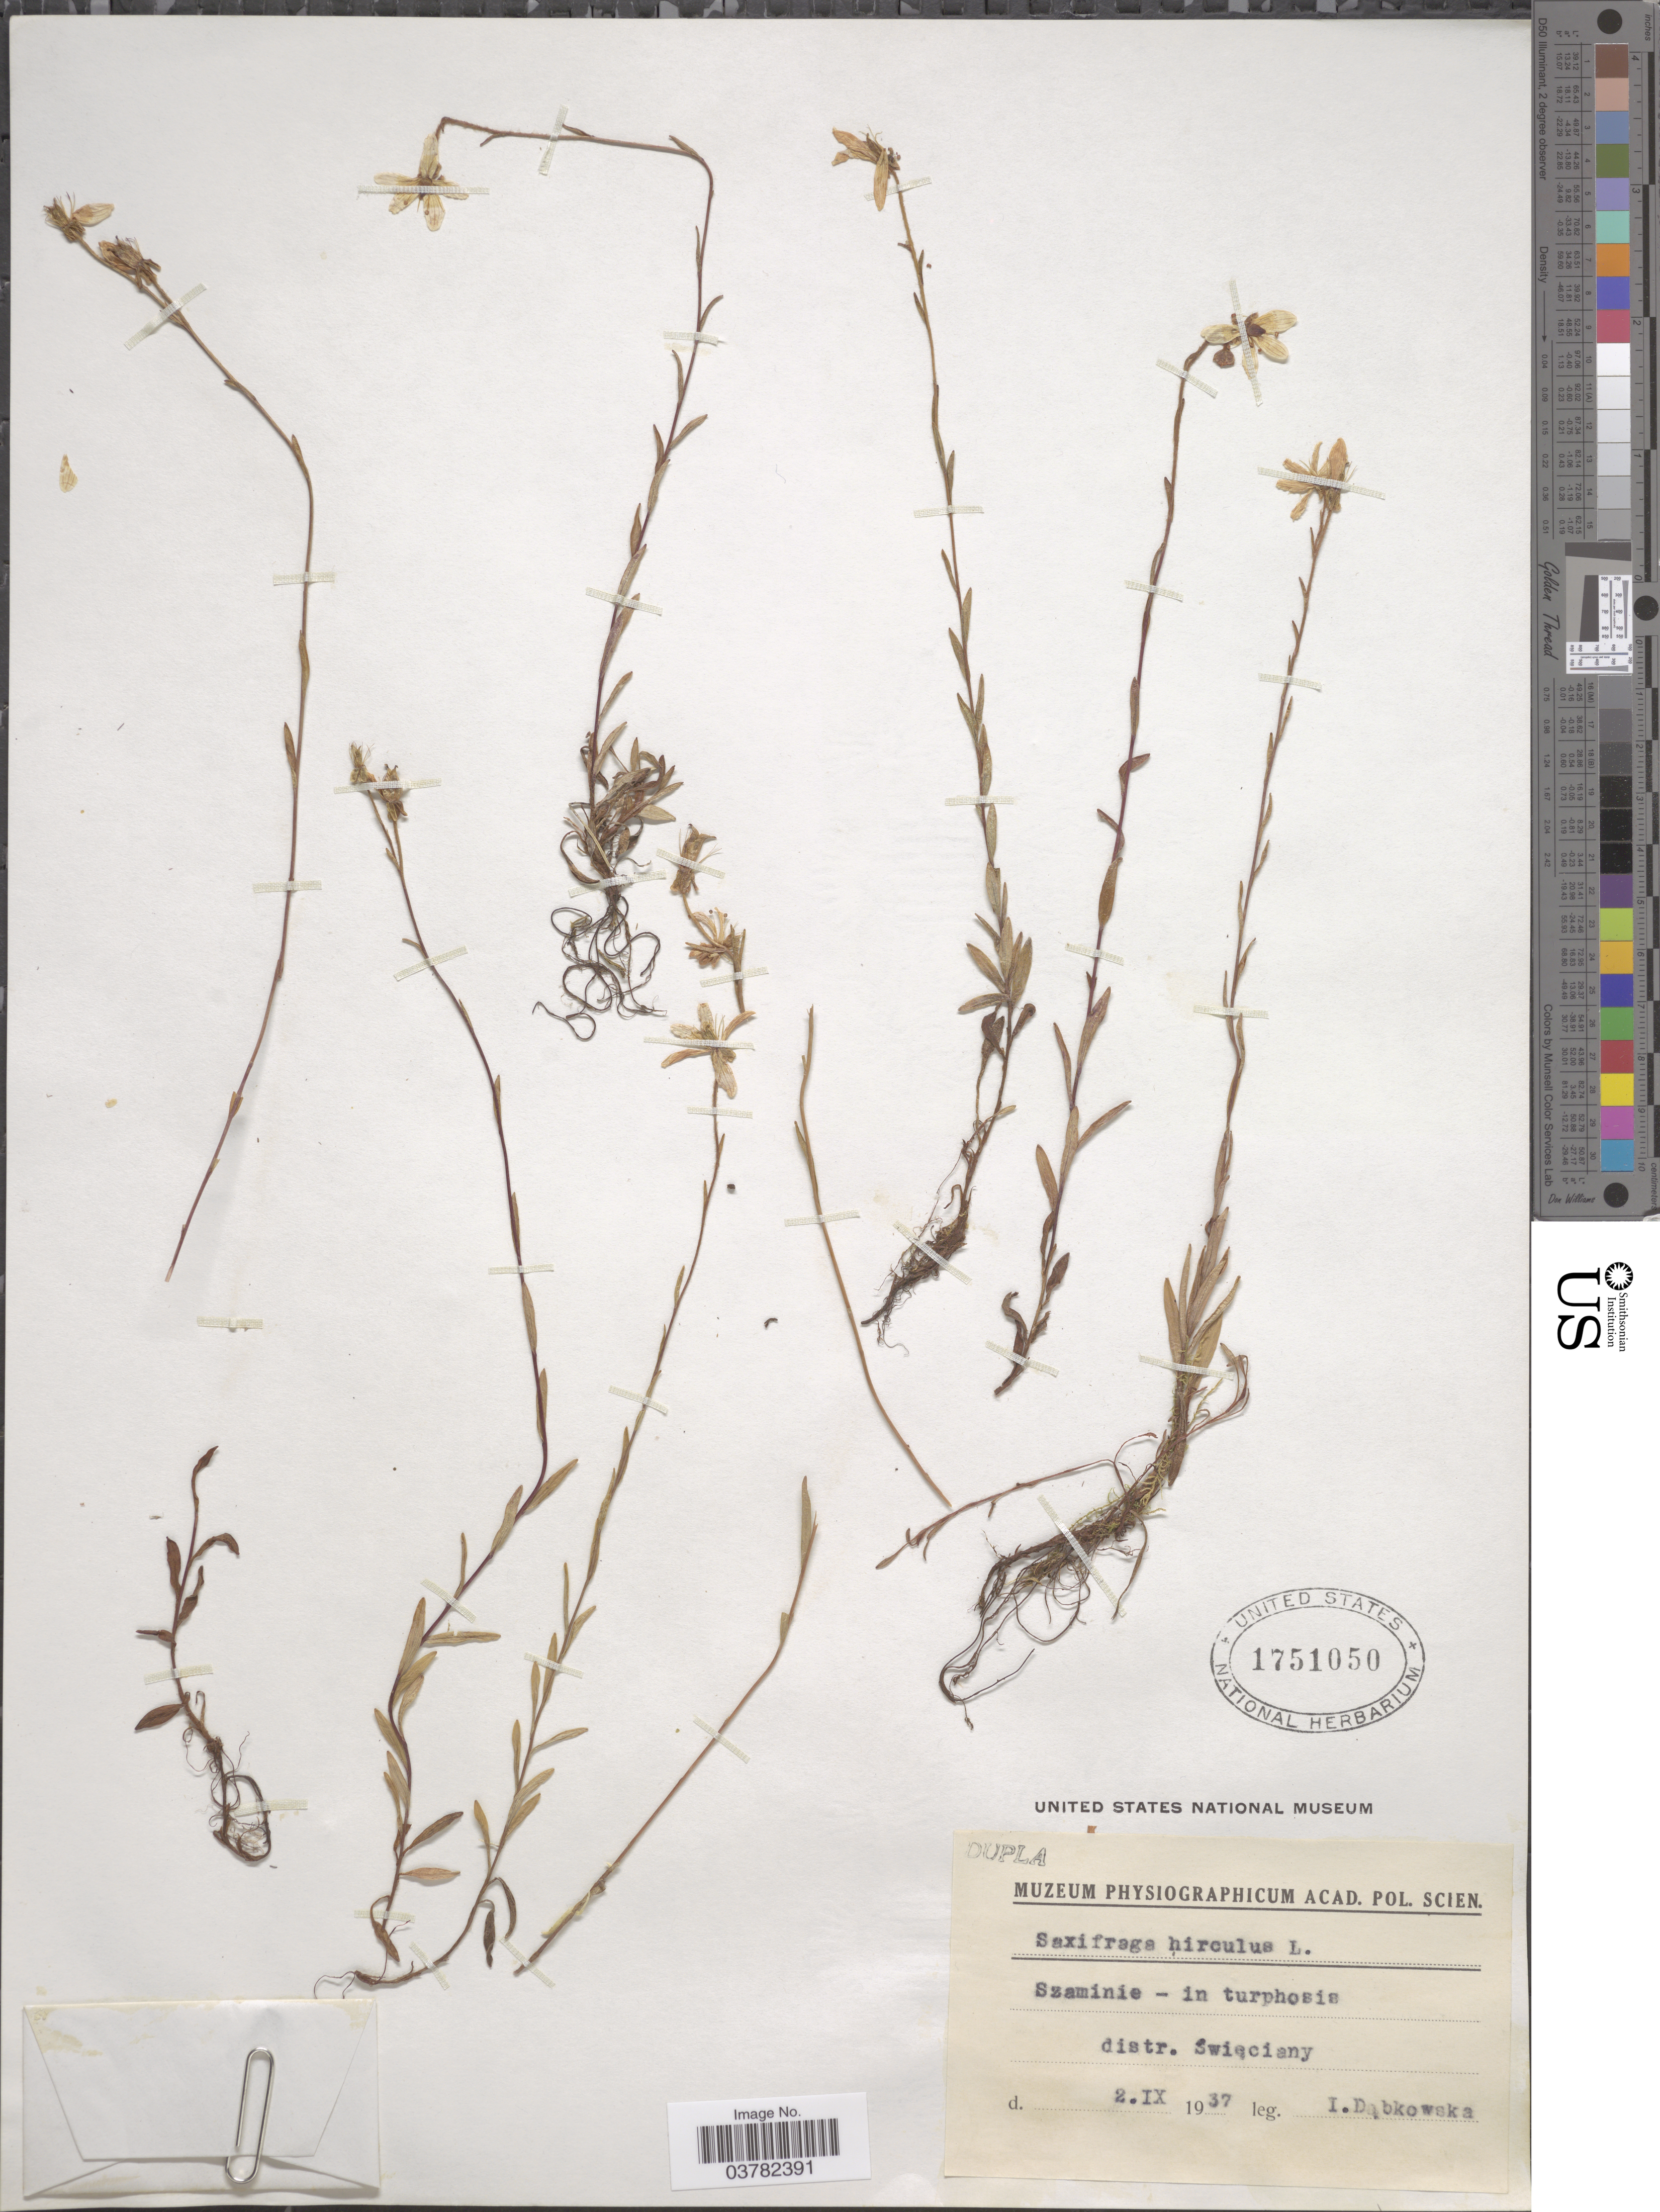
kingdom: Plantae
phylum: Tracheophyta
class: Magnoliopsida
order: Saxifragales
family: Saxifragaceae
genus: Saxifraga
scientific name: Saxifraga hirculus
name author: L.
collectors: I. Dabkowska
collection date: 1937-09-02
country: Lithuania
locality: Szaminie - in turphosis. Distr. Swieciany.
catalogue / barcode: US 1751050